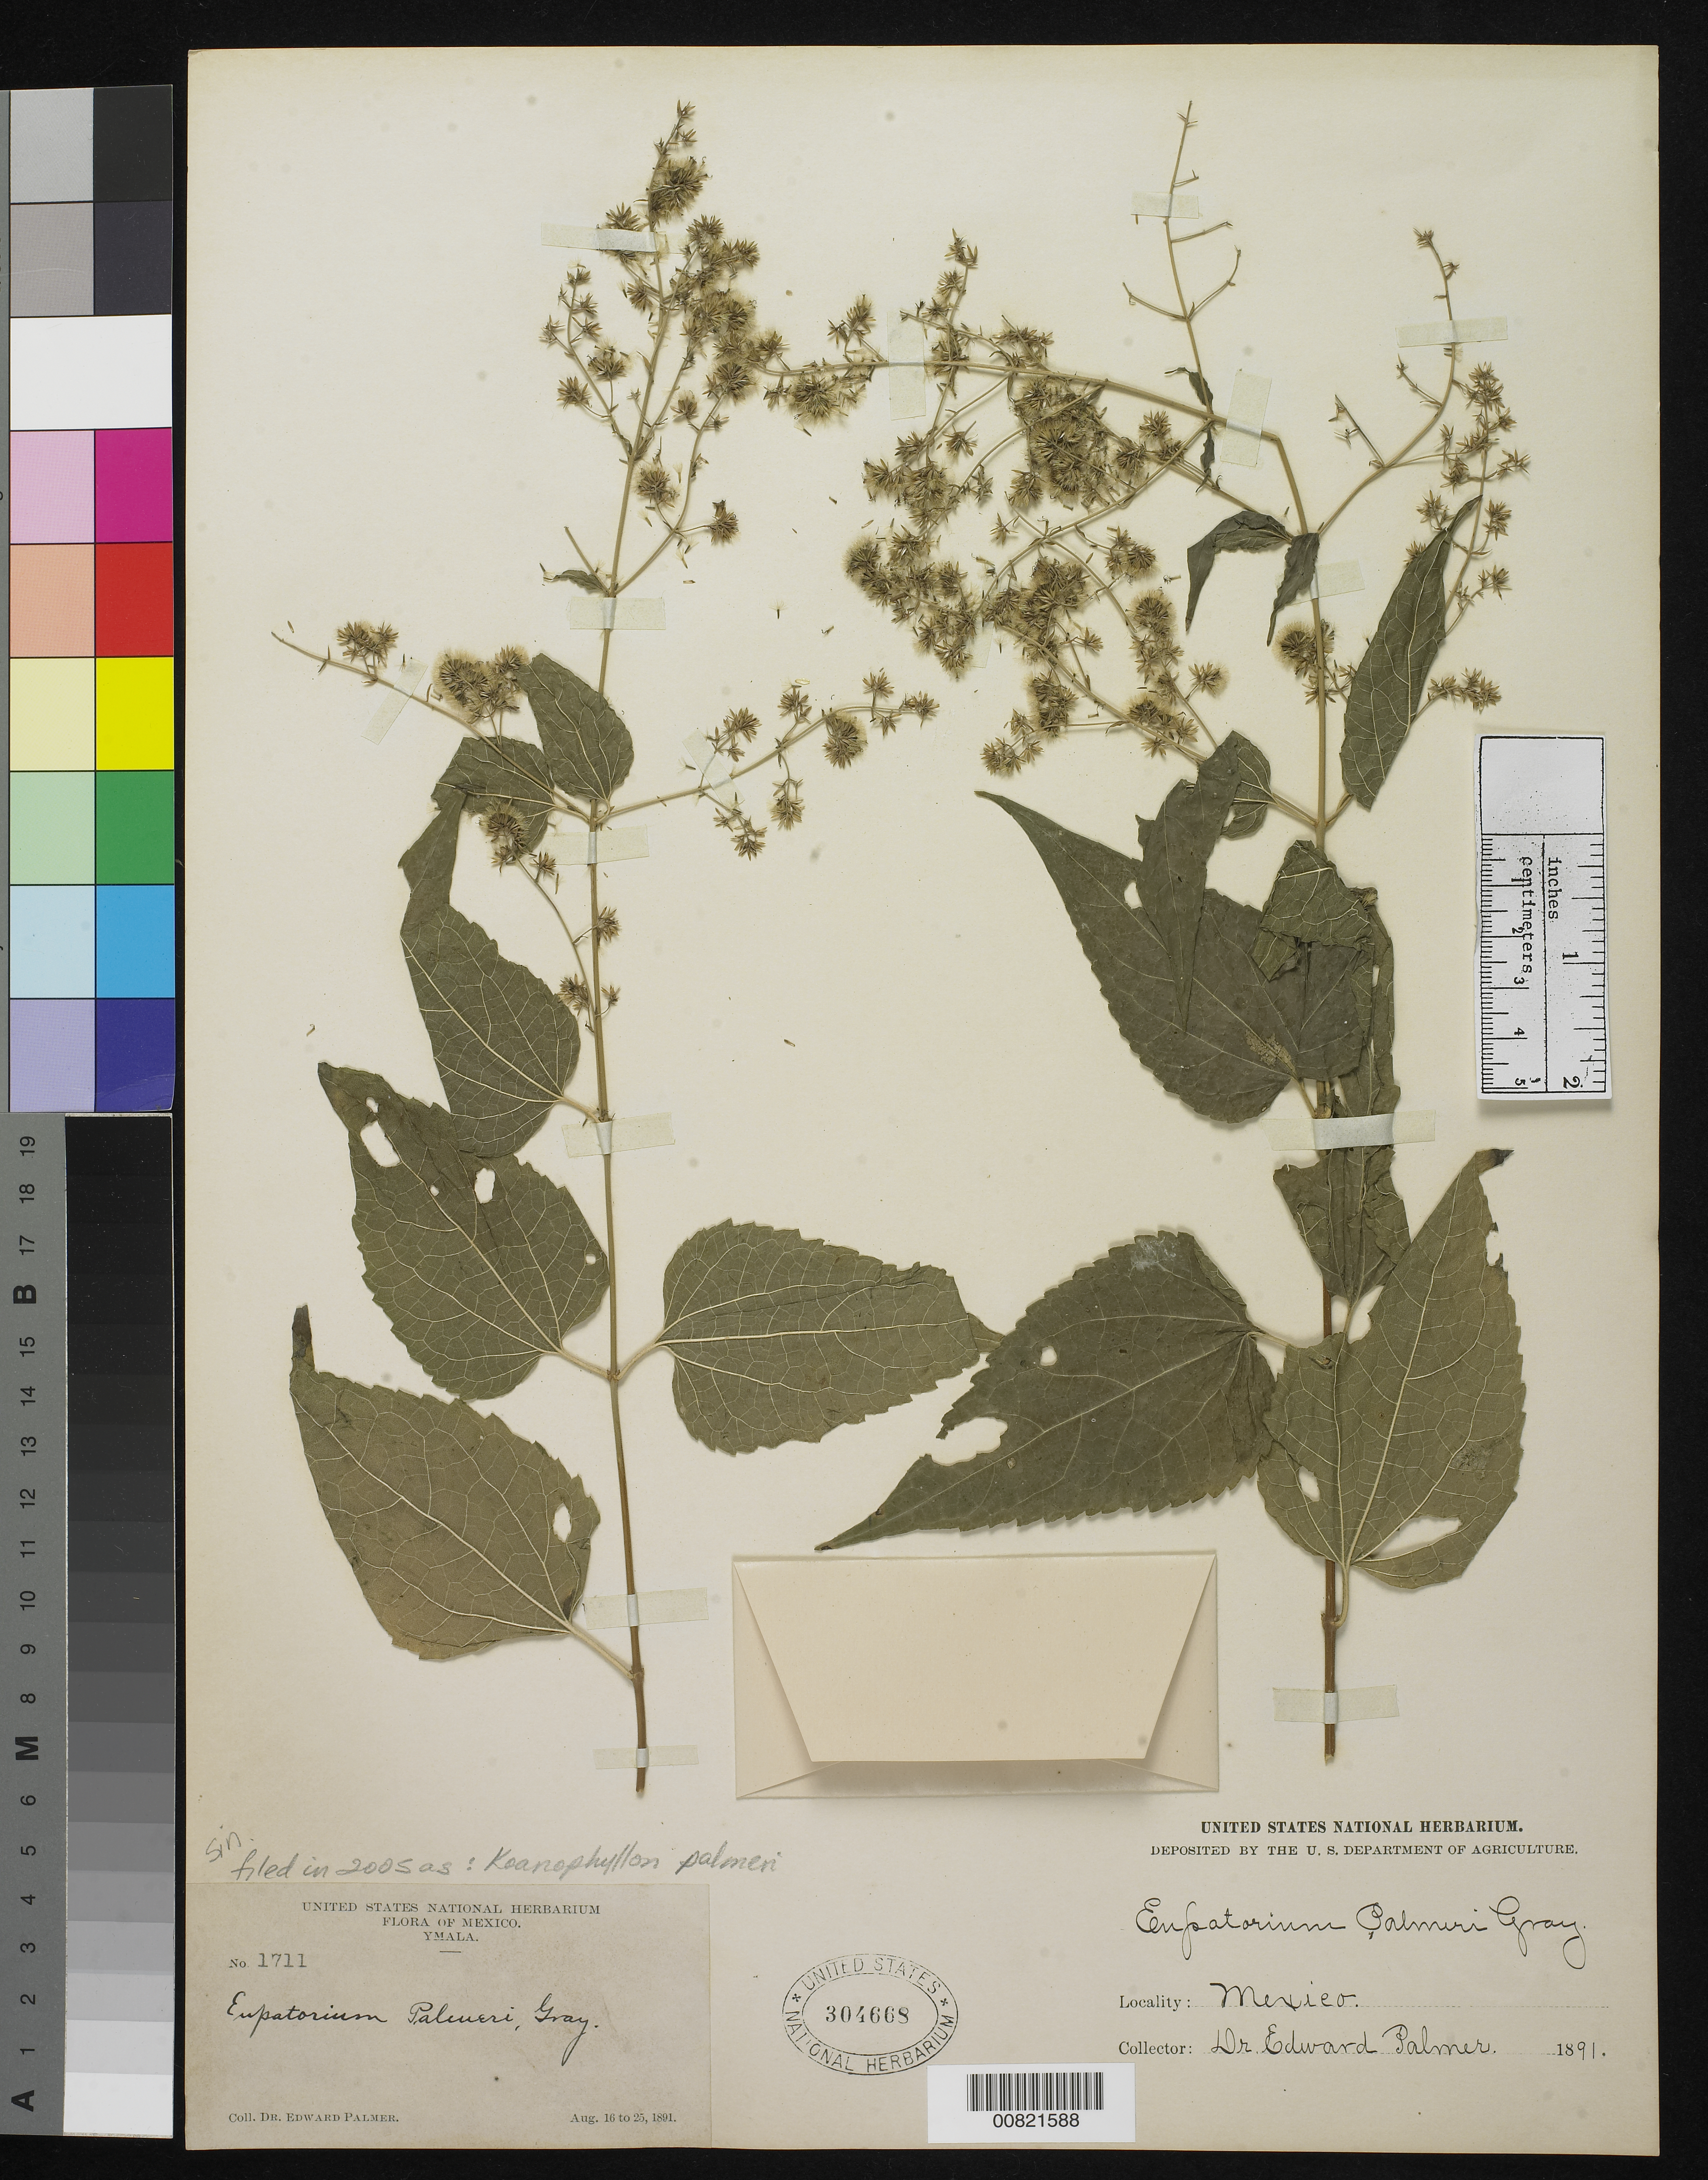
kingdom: Plantae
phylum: Tracheophyta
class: Magnoliopsida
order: Asterales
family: Asteraceae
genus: Koanophyllon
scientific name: Koanophyllon palmeri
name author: (A. Gray) R.M. King & H. Rob.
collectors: E. Palmer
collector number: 1711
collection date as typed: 16 Aug 1891 to 25 Aug 1891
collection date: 1891-08-16/1891-08-25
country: Mexico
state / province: Sinaloa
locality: Ymala, Sinaloa.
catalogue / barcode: US 304668